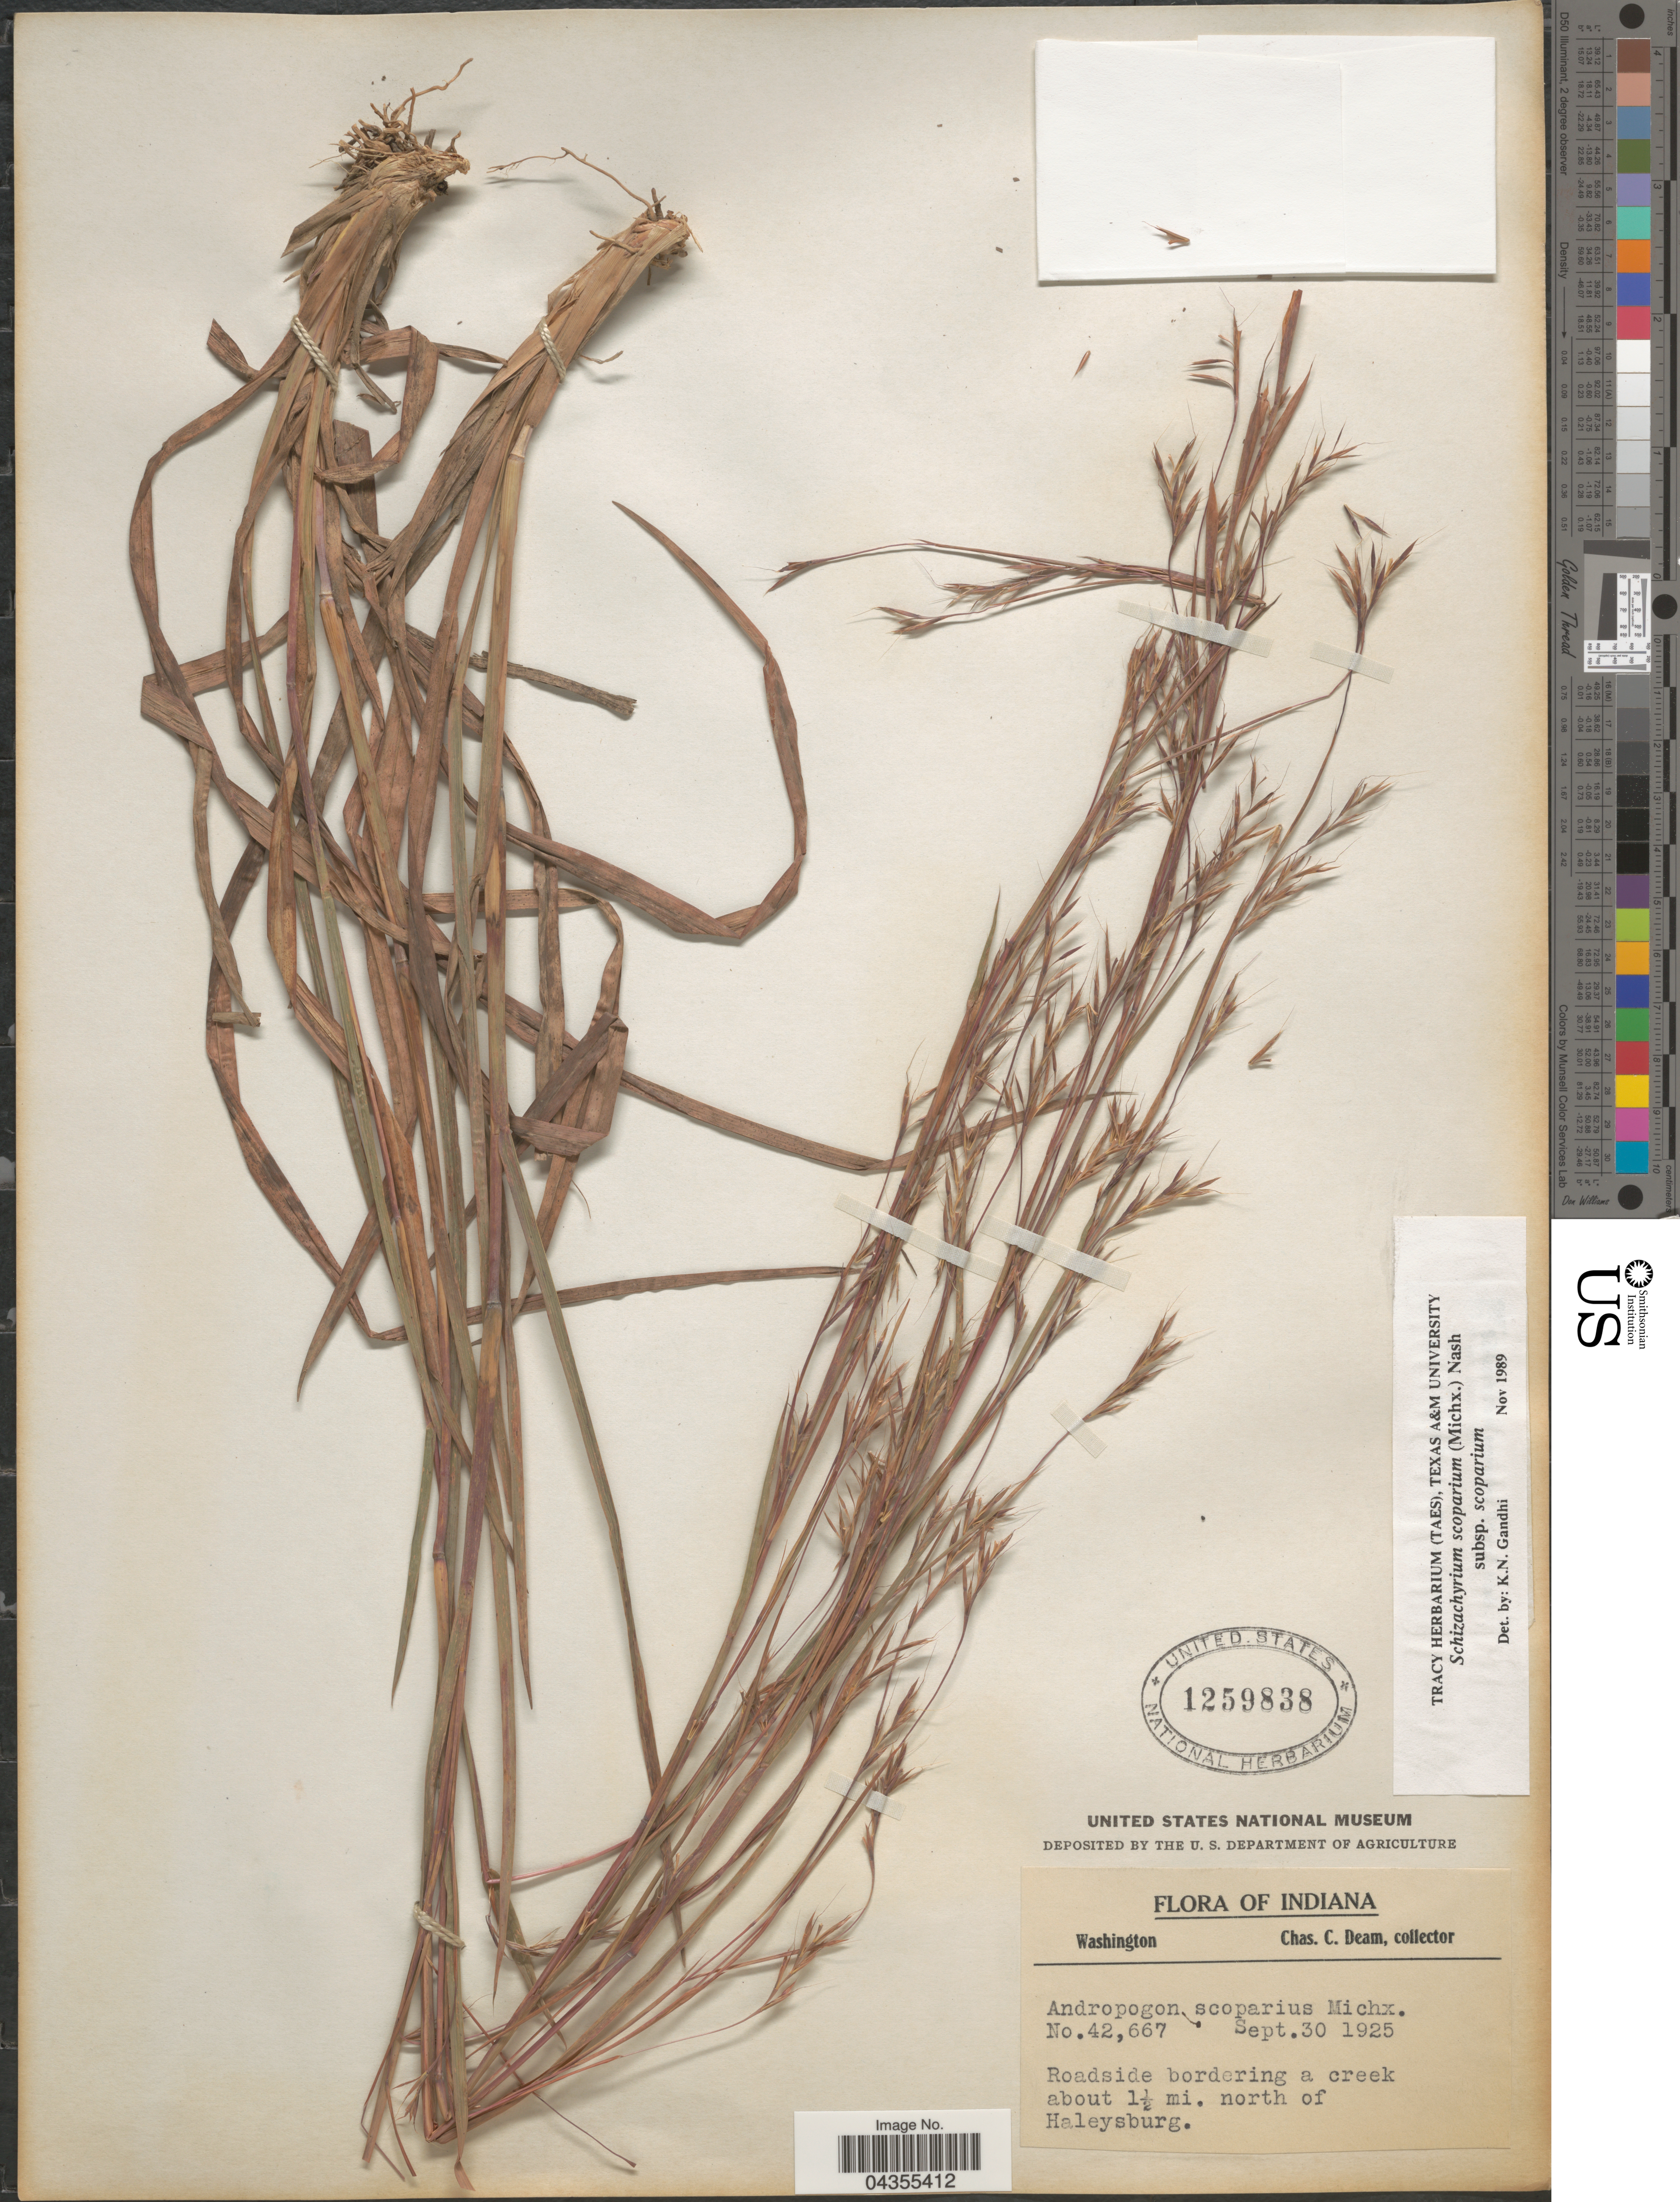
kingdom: Plantae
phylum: Tracheophyta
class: Liliopsida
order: Poales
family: Poaceae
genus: Schizachyrium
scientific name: Schizachyrium scoparium var. scoparium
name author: (Michx.) Nash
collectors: C. C. Deam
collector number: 42667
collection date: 1925-09-30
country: United States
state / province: Indiana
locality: Washington. Roadside bordering a creek about 1½ mi. north of Haleysburg.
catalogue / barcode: US 1259838